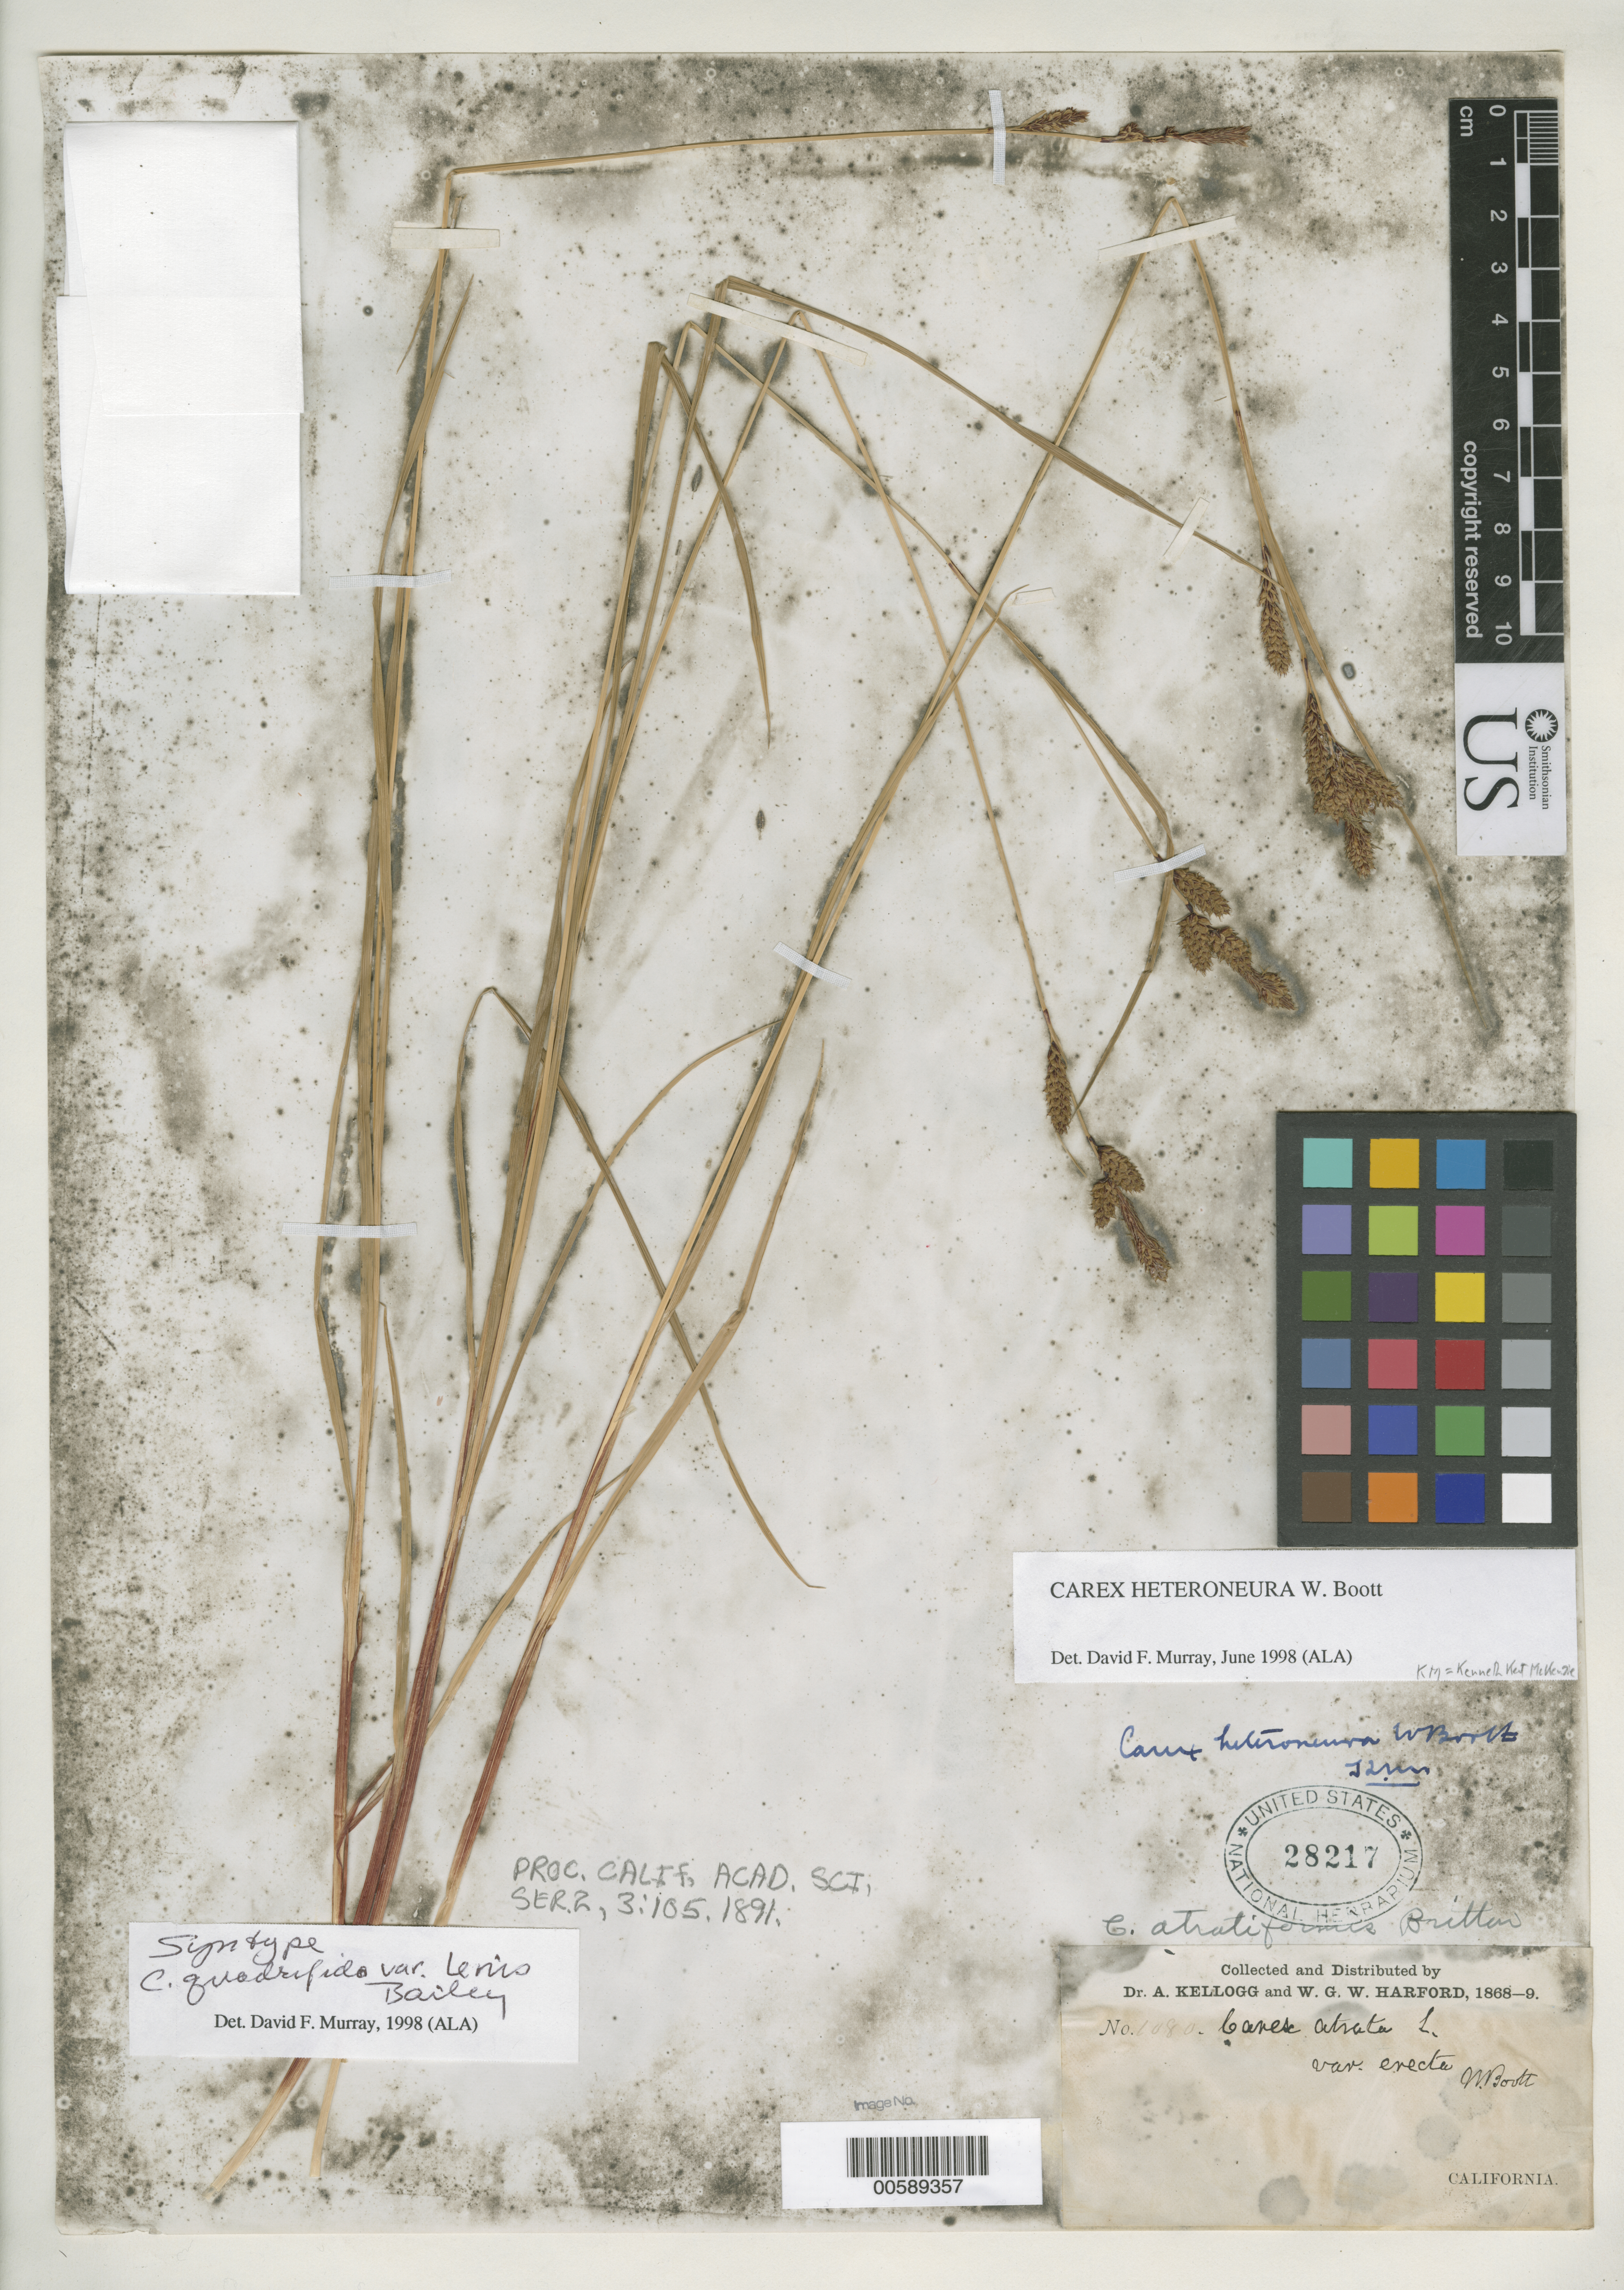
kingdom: Plantae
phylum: Tracheophyta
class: Liliopsida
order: Poales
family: Cyperaceae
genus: Carex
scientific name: Carex quadrifida var. lenis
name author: L.H. Bailey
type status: Isosyntype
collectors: A. Kellogg & W. G. W. Harford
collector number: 1080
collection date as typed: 1868 to -- --- 1869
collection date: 1868/1869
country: United States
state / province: California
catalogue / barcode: US 28217